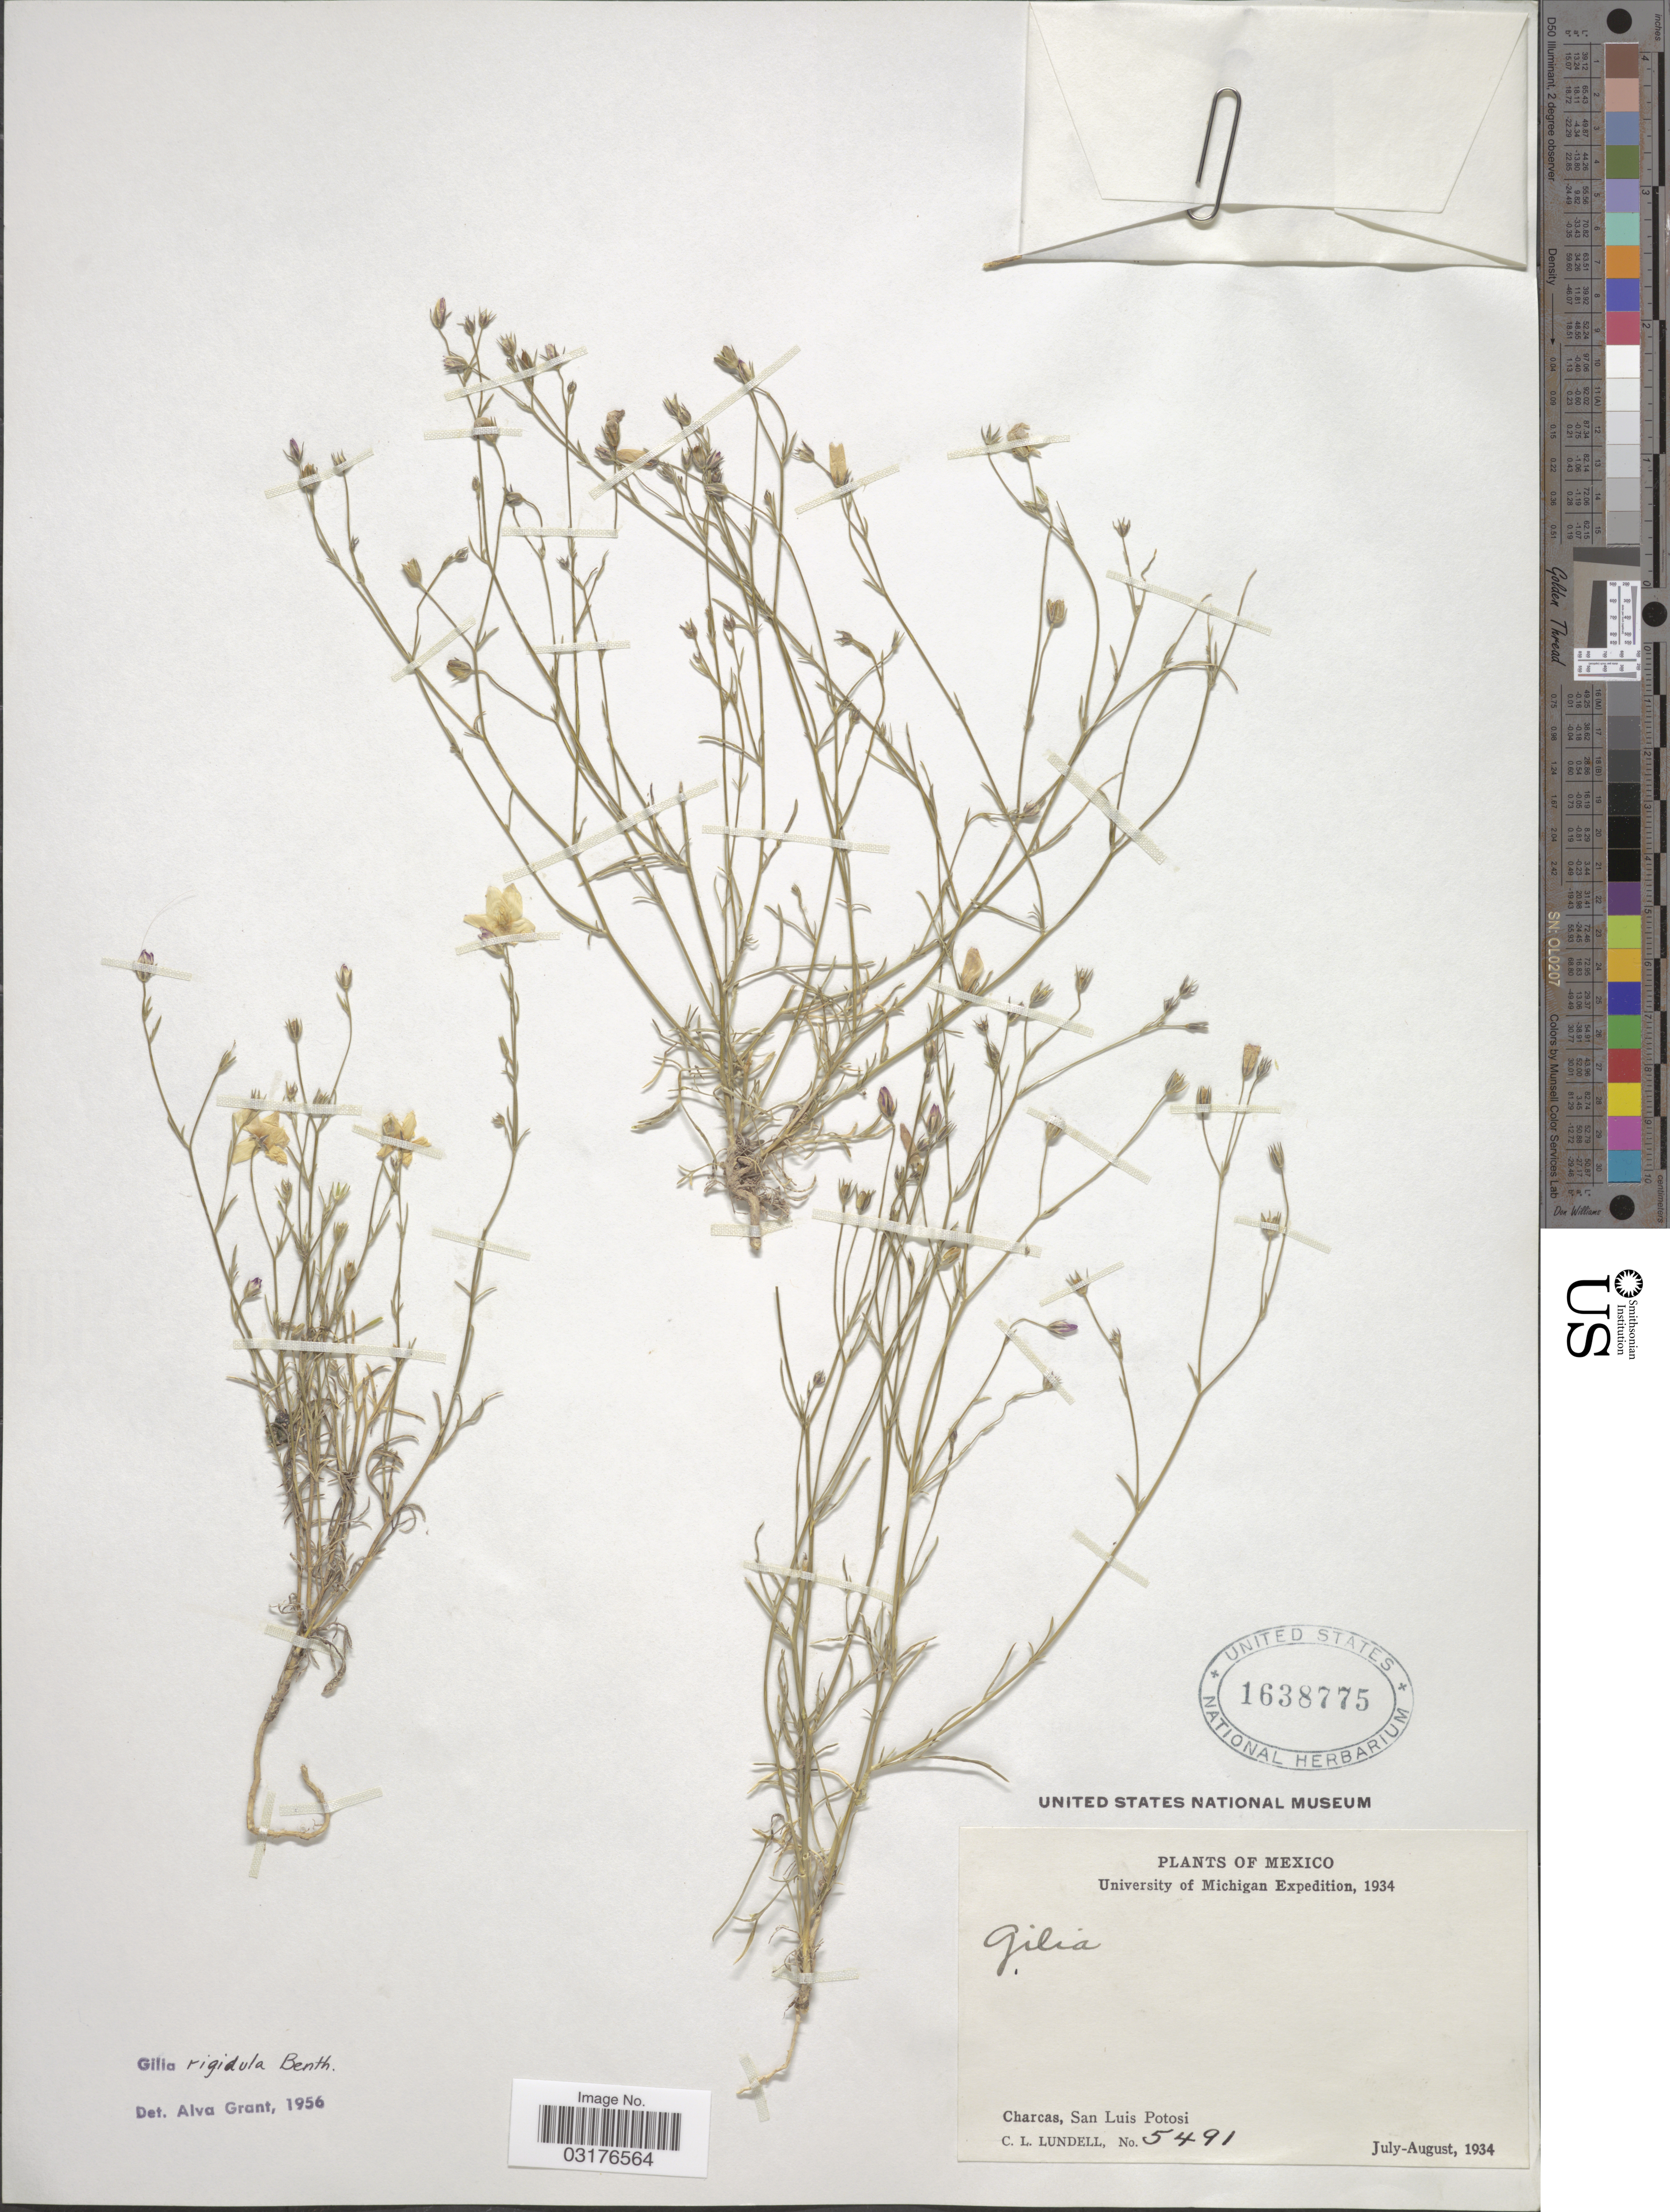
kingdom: Plantae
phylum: Tracheophyta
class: Magnoliopsida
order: Ericales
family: Polemoniaceae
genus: Giliastrum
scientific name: Giliastrum sp.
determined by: Strong, Mark T., (BOT), Smithsonian Institution - National Museum of Natural History (UNITED STATES)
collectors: C. L. Lundell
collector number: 5491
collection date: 1934-07/1934-08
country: Mexico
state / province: San Luis Potosí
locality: Charcas.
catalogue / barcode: US 1638775